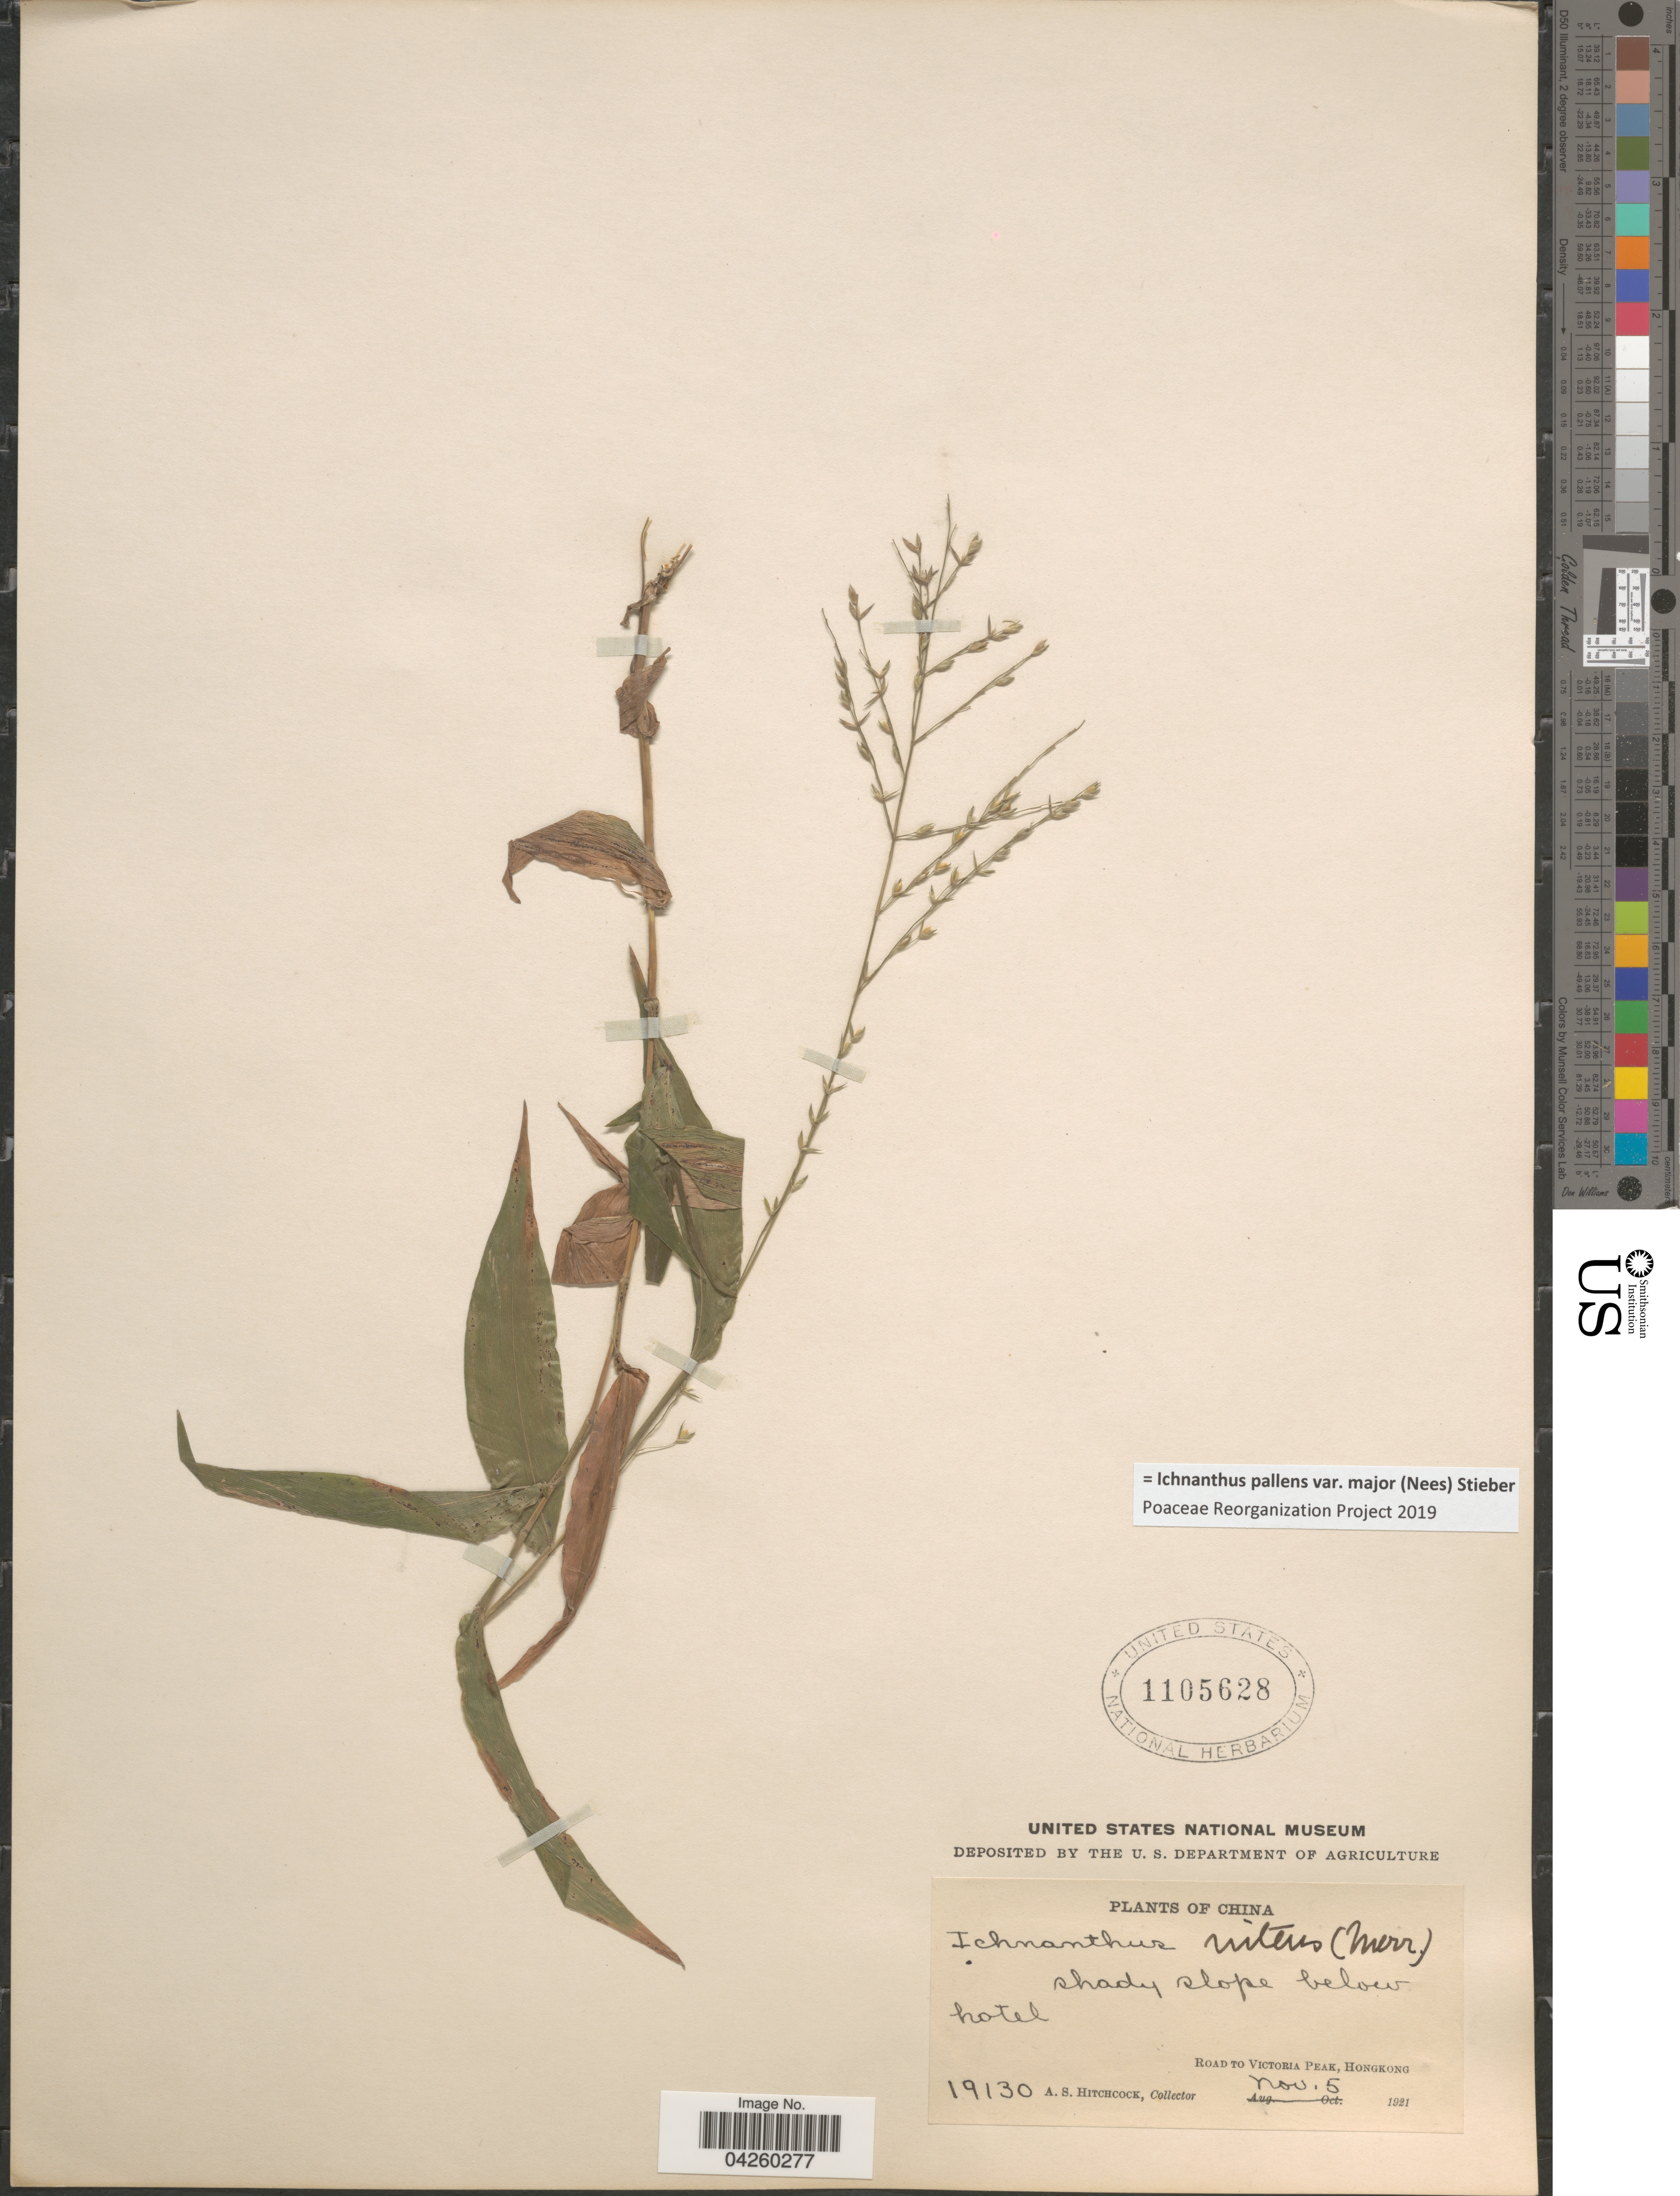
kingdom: Plantae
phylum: Tracheophyta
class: Liliopsida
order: Poales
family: Poaceae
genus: Ichnanthus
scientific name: Ichnanthus pallens var. major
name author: (Nees) Stieber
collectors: A. S. Hitchcock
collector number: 19130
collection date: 1921-11-05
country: China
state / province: Hong Kong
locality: Road to Victoria Park, Hongkong.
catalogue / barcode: US 1105628